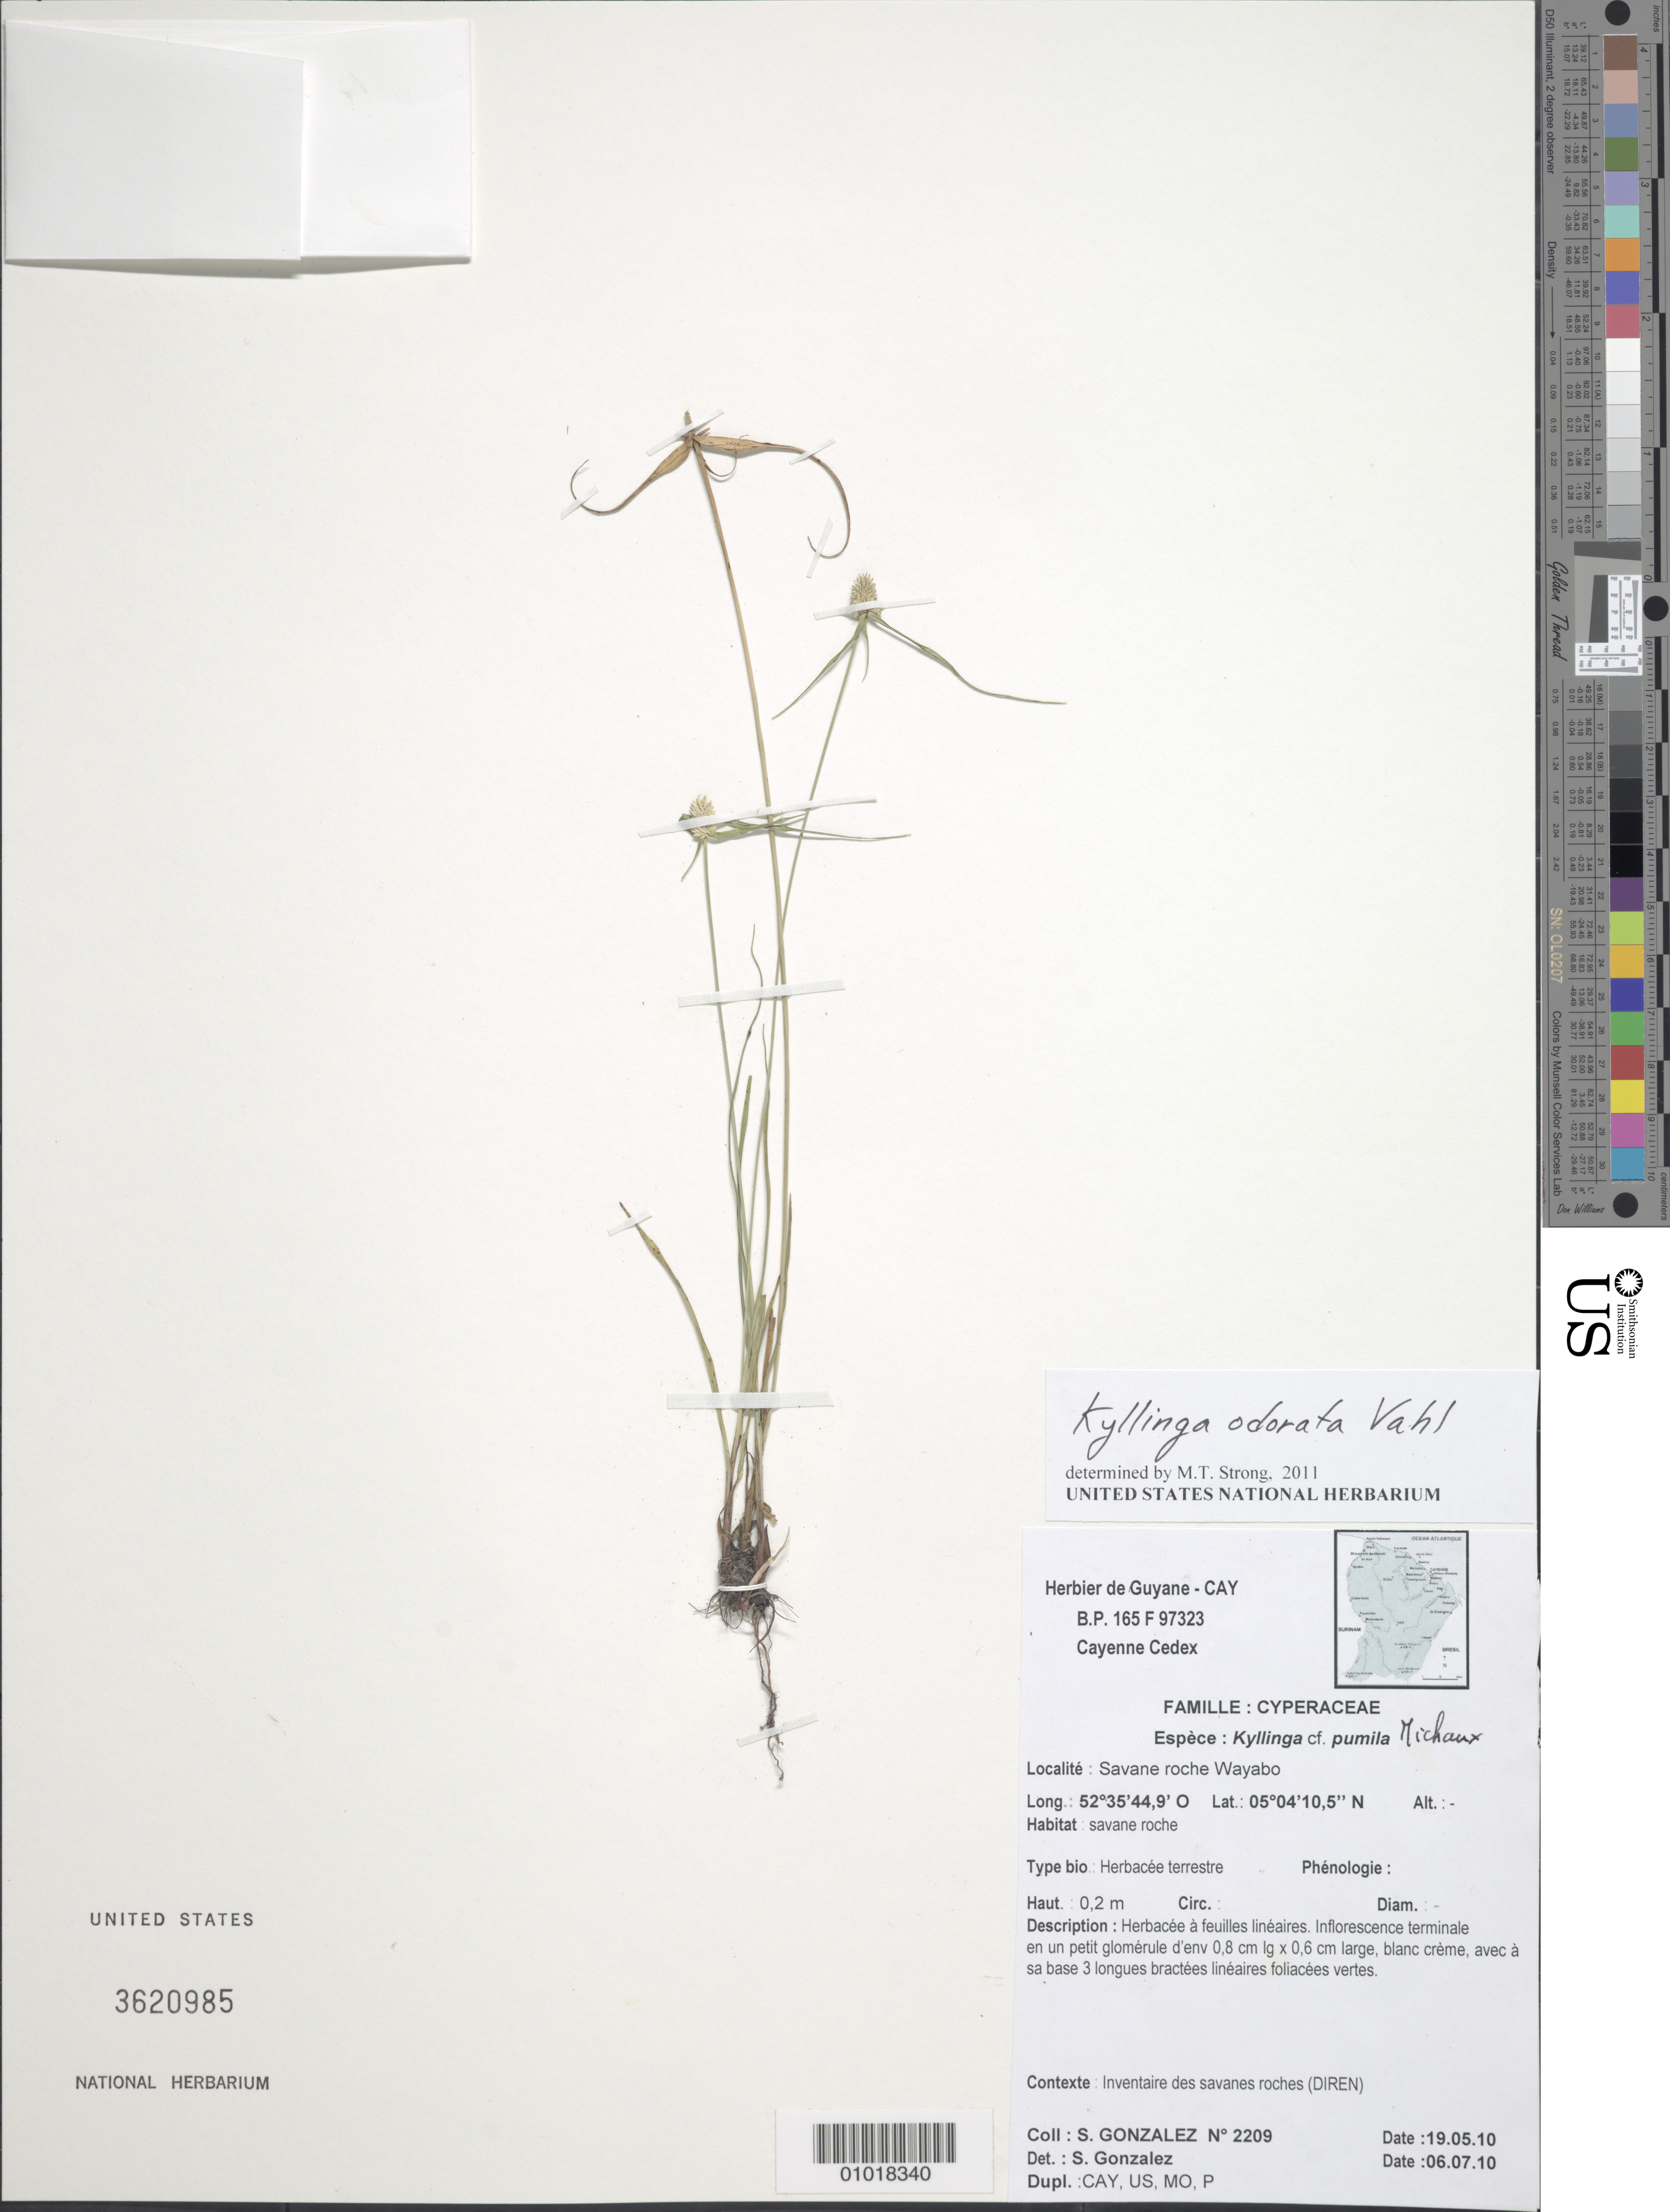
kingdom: Plantae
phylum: Tracheophyta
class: Liliopsida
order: Poales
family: Cyperaceae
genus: Cyperus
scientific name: Cyperus sesquiflorus subsp. sesquiflorus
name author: (Torr.) Mattf. & Kük.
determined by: Strong, M. T., (US), Smithsonian Institution - National Museum of Natural History (UNITED STATES)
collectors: S. Gonzalez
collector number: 2209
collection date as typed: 19-May-10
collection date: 1910-05-19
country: French Guiana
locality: Savane Roche Wayabo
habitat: Savane roche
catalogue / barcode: US 3620985